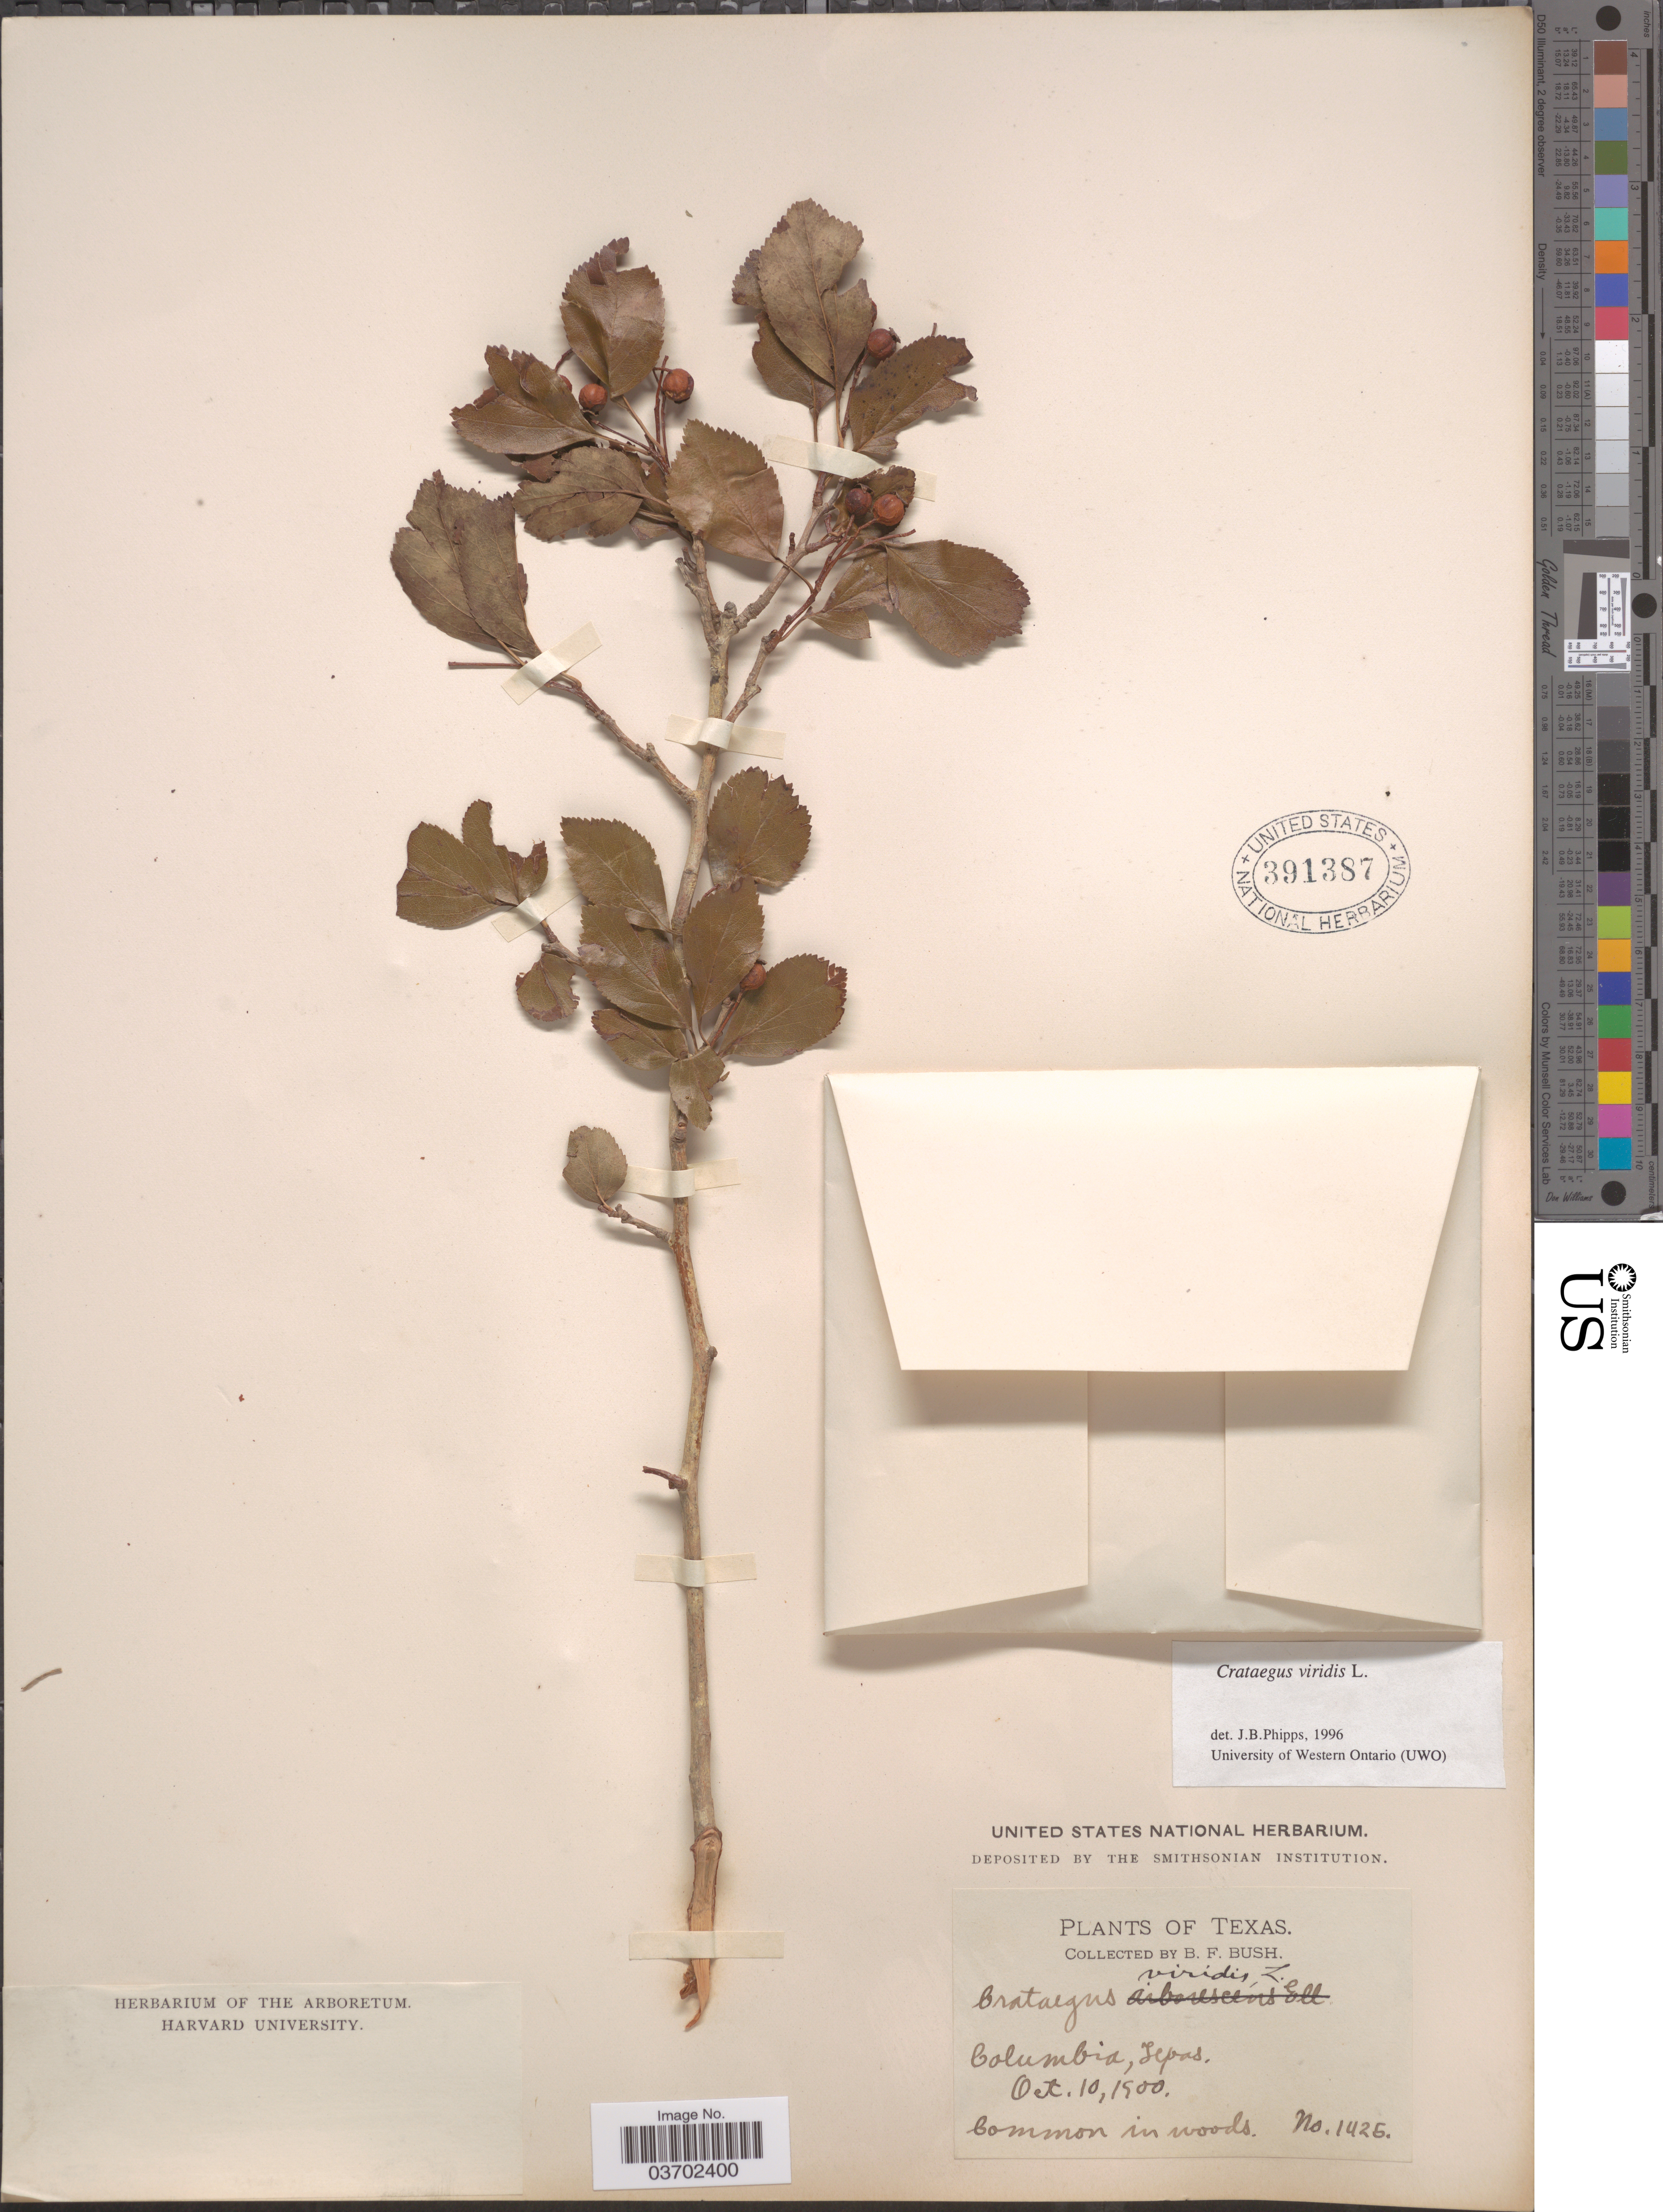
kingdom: Plantae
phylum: Tracheophyta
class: Magnoliopsida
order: Rosales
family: Rosaceae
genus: Crataegus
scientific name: Crataegus viridis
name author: L.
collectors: B. F. Bush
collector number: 1425*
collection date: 1900-10-10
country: United States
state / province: Texas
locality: Columbia.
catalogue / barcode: US 391387